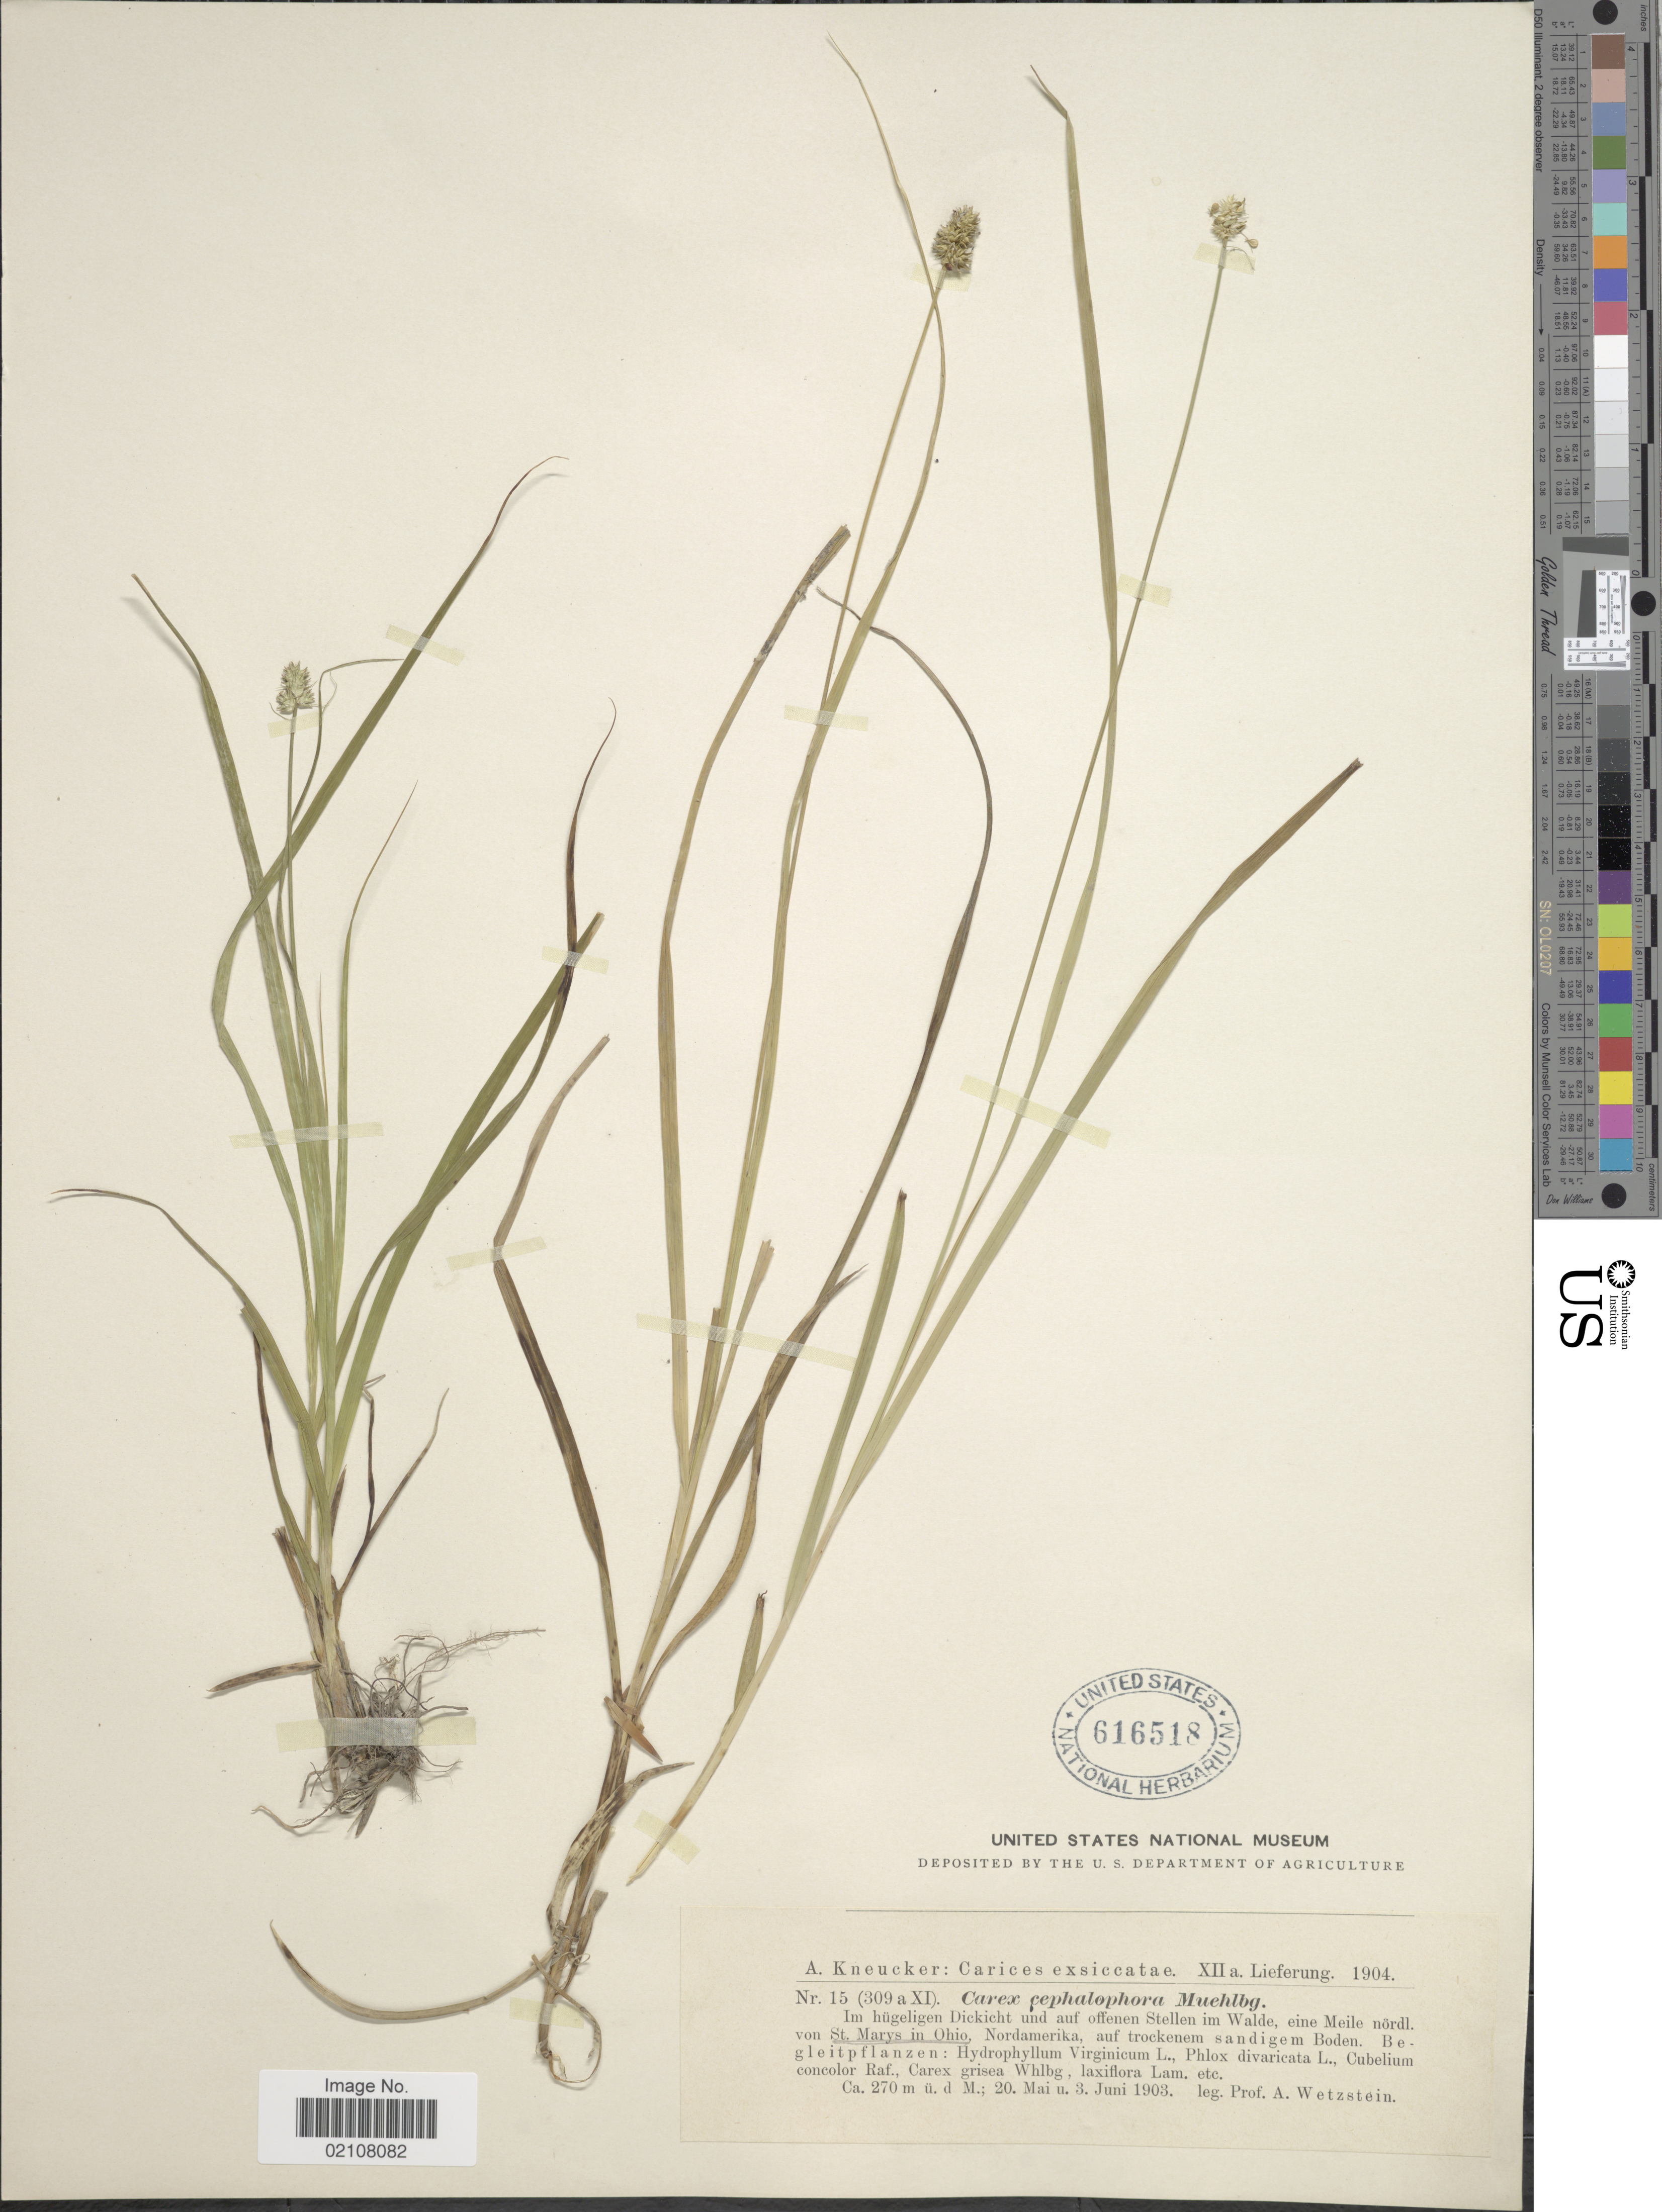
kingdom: Plantae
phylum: Tracheophyta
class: Liliopsida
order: Poales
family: Cyperaceae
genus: Carex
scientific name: Carex cephalophora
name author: Muhl. ex Willd.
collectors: A. Wetzstein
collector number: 15 (309 a XI)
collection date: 1903-05-20/1903-06-03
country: United States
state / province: Ohio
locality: Im hugeligen Dickicht und auf offenen Stellen im Walde, eine Meile nordl., von St. Marys in Ohio, Nordamerika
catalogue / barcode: US 616518